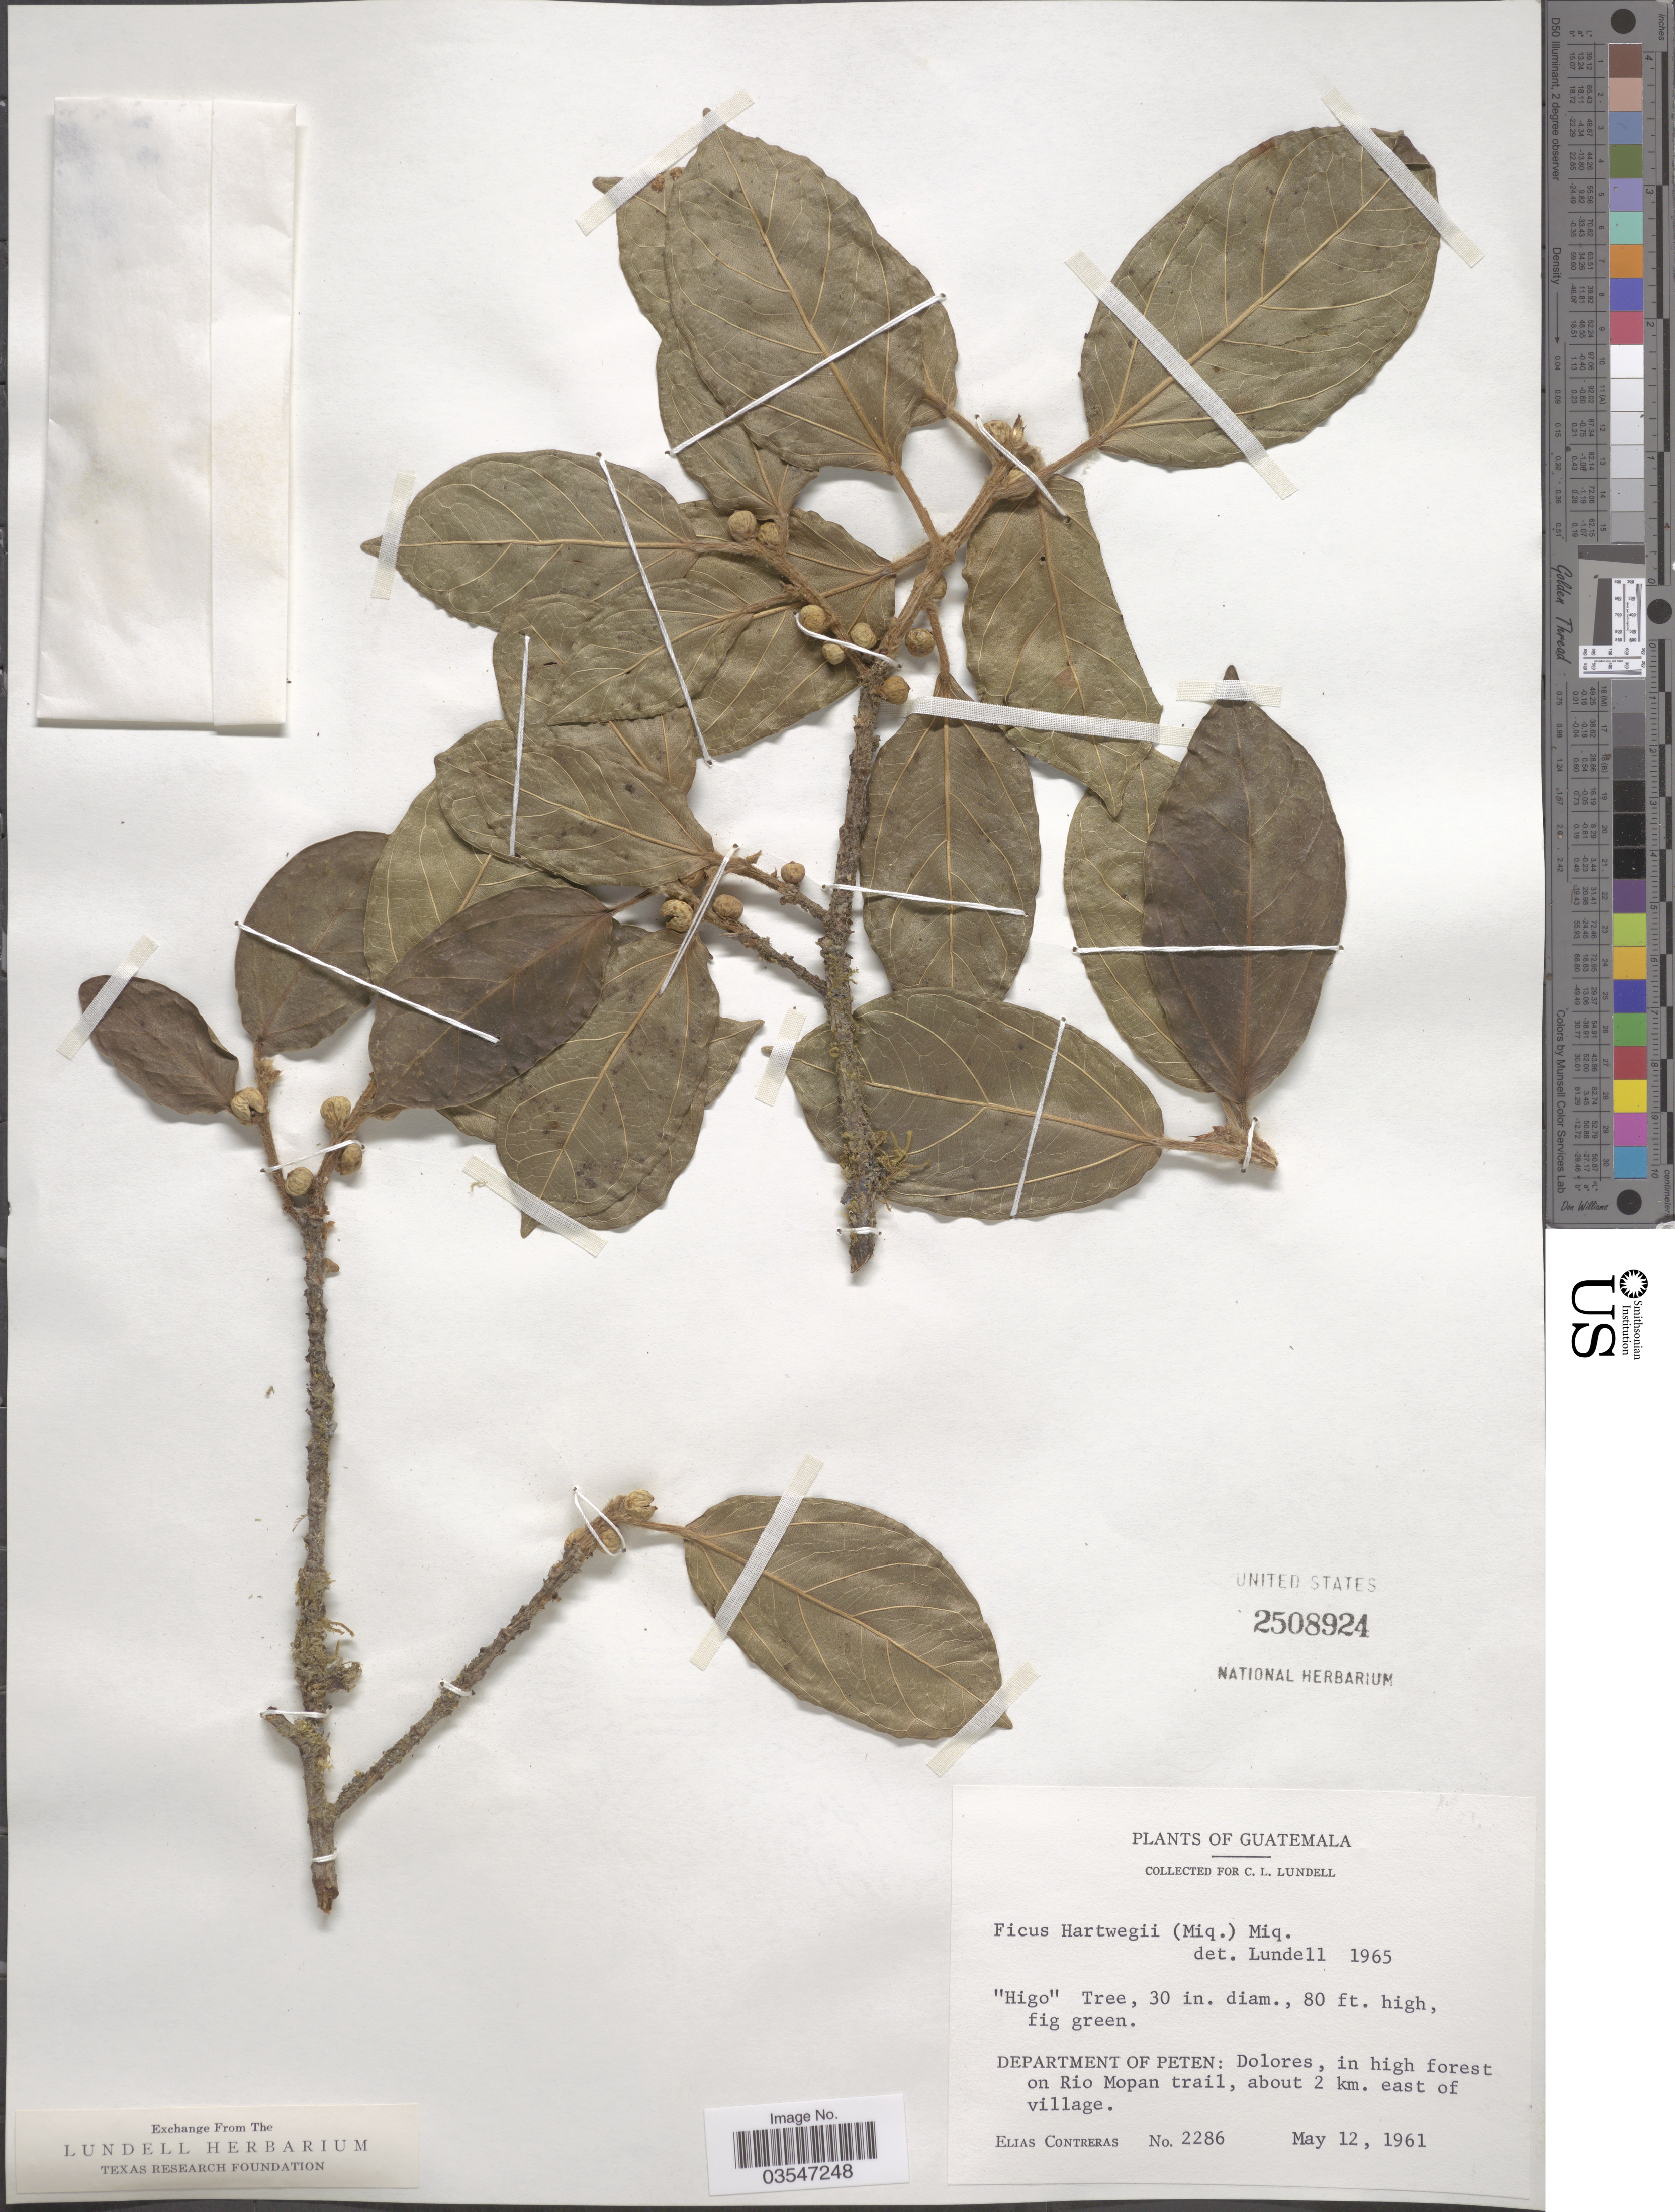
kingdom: Plantae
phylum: Tracheophyta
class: Magnoliopsida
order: Rosales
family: Moraceae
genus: Ficus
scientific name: Ficus hartwegii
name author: (Miq.) Miq.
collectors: E. Contreras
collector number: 2286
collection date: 1961-05-12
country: Guatemala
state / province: El Peten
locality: Department of Peten: Dolores, in high forest on Rio Mopan trail, about 2 km. east of village.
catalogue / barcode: US 2508924